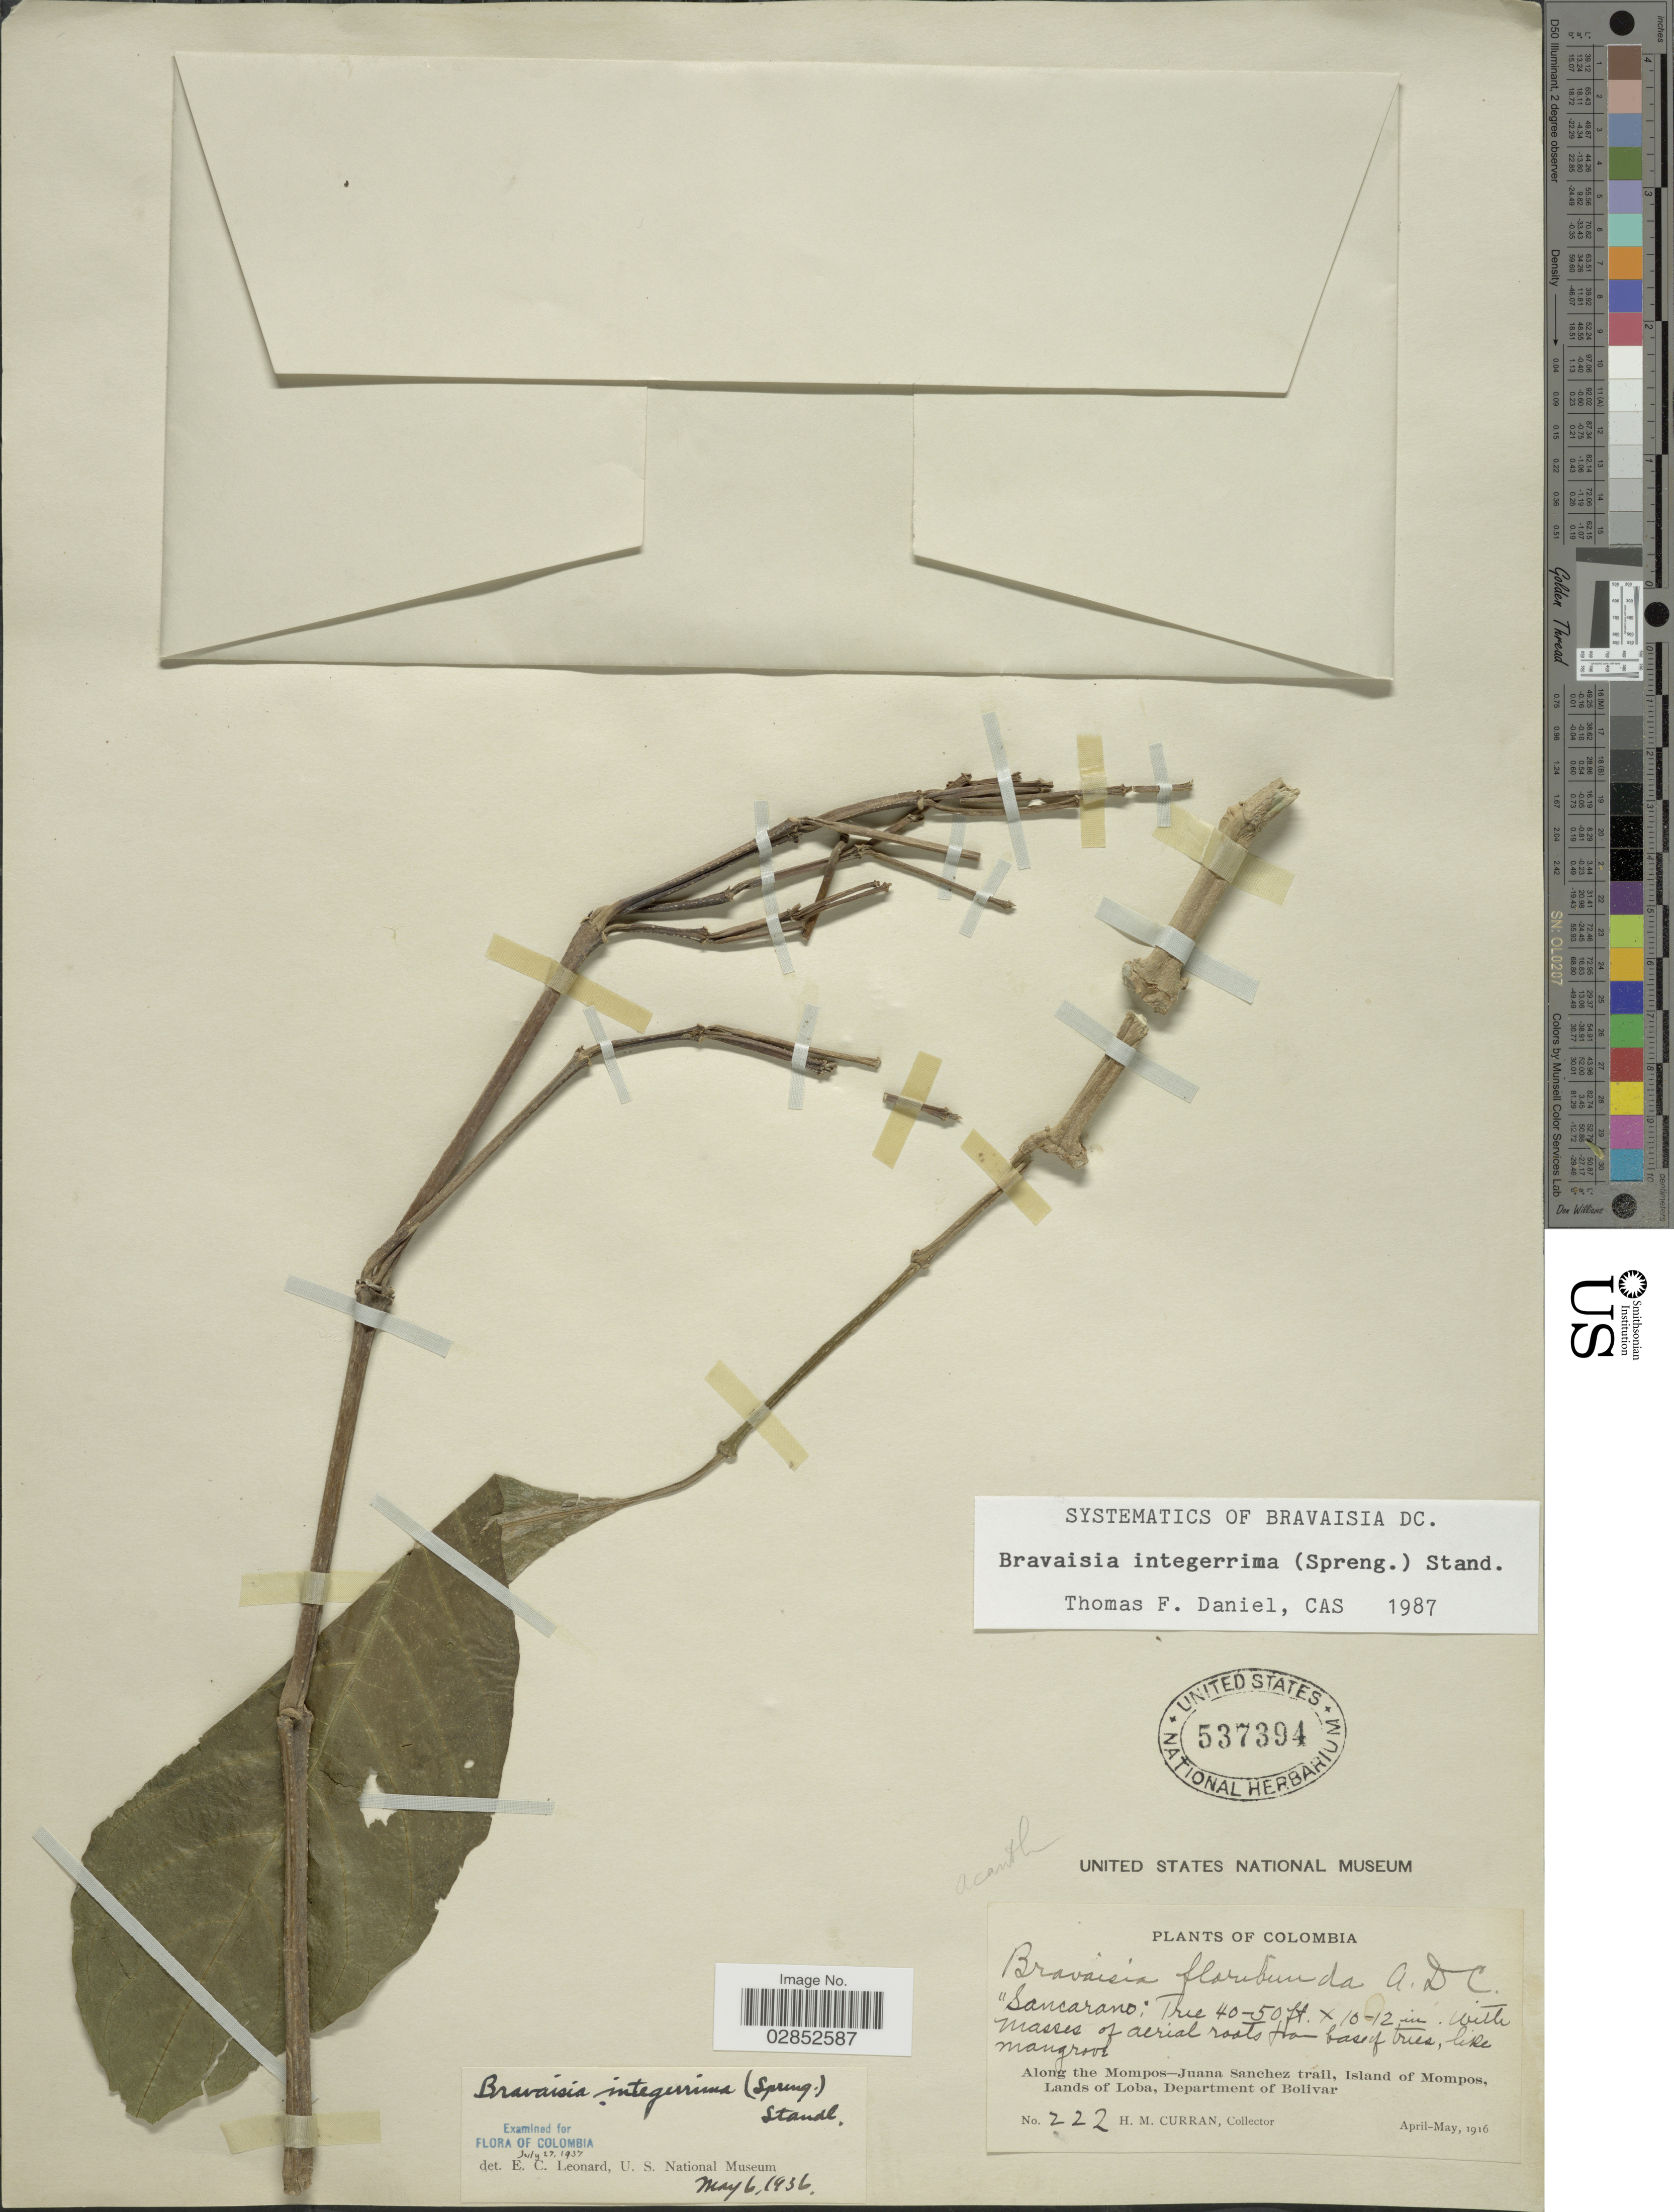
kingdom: Plantae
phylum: Tracheophyta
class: Magnoliopsida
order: Lamiales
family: Acanthaceae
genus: Bravaisia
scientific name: Bravaisia integerrima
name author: (Spreng.) Standl.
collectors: H. M. Curran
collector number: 222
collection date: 1916-04/1916-05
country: Colombia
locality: Along the Mompos - Juana Sanchez trail, Island of Mompos Lands of Loba, Department of Bolivar.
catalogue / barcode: US 537394